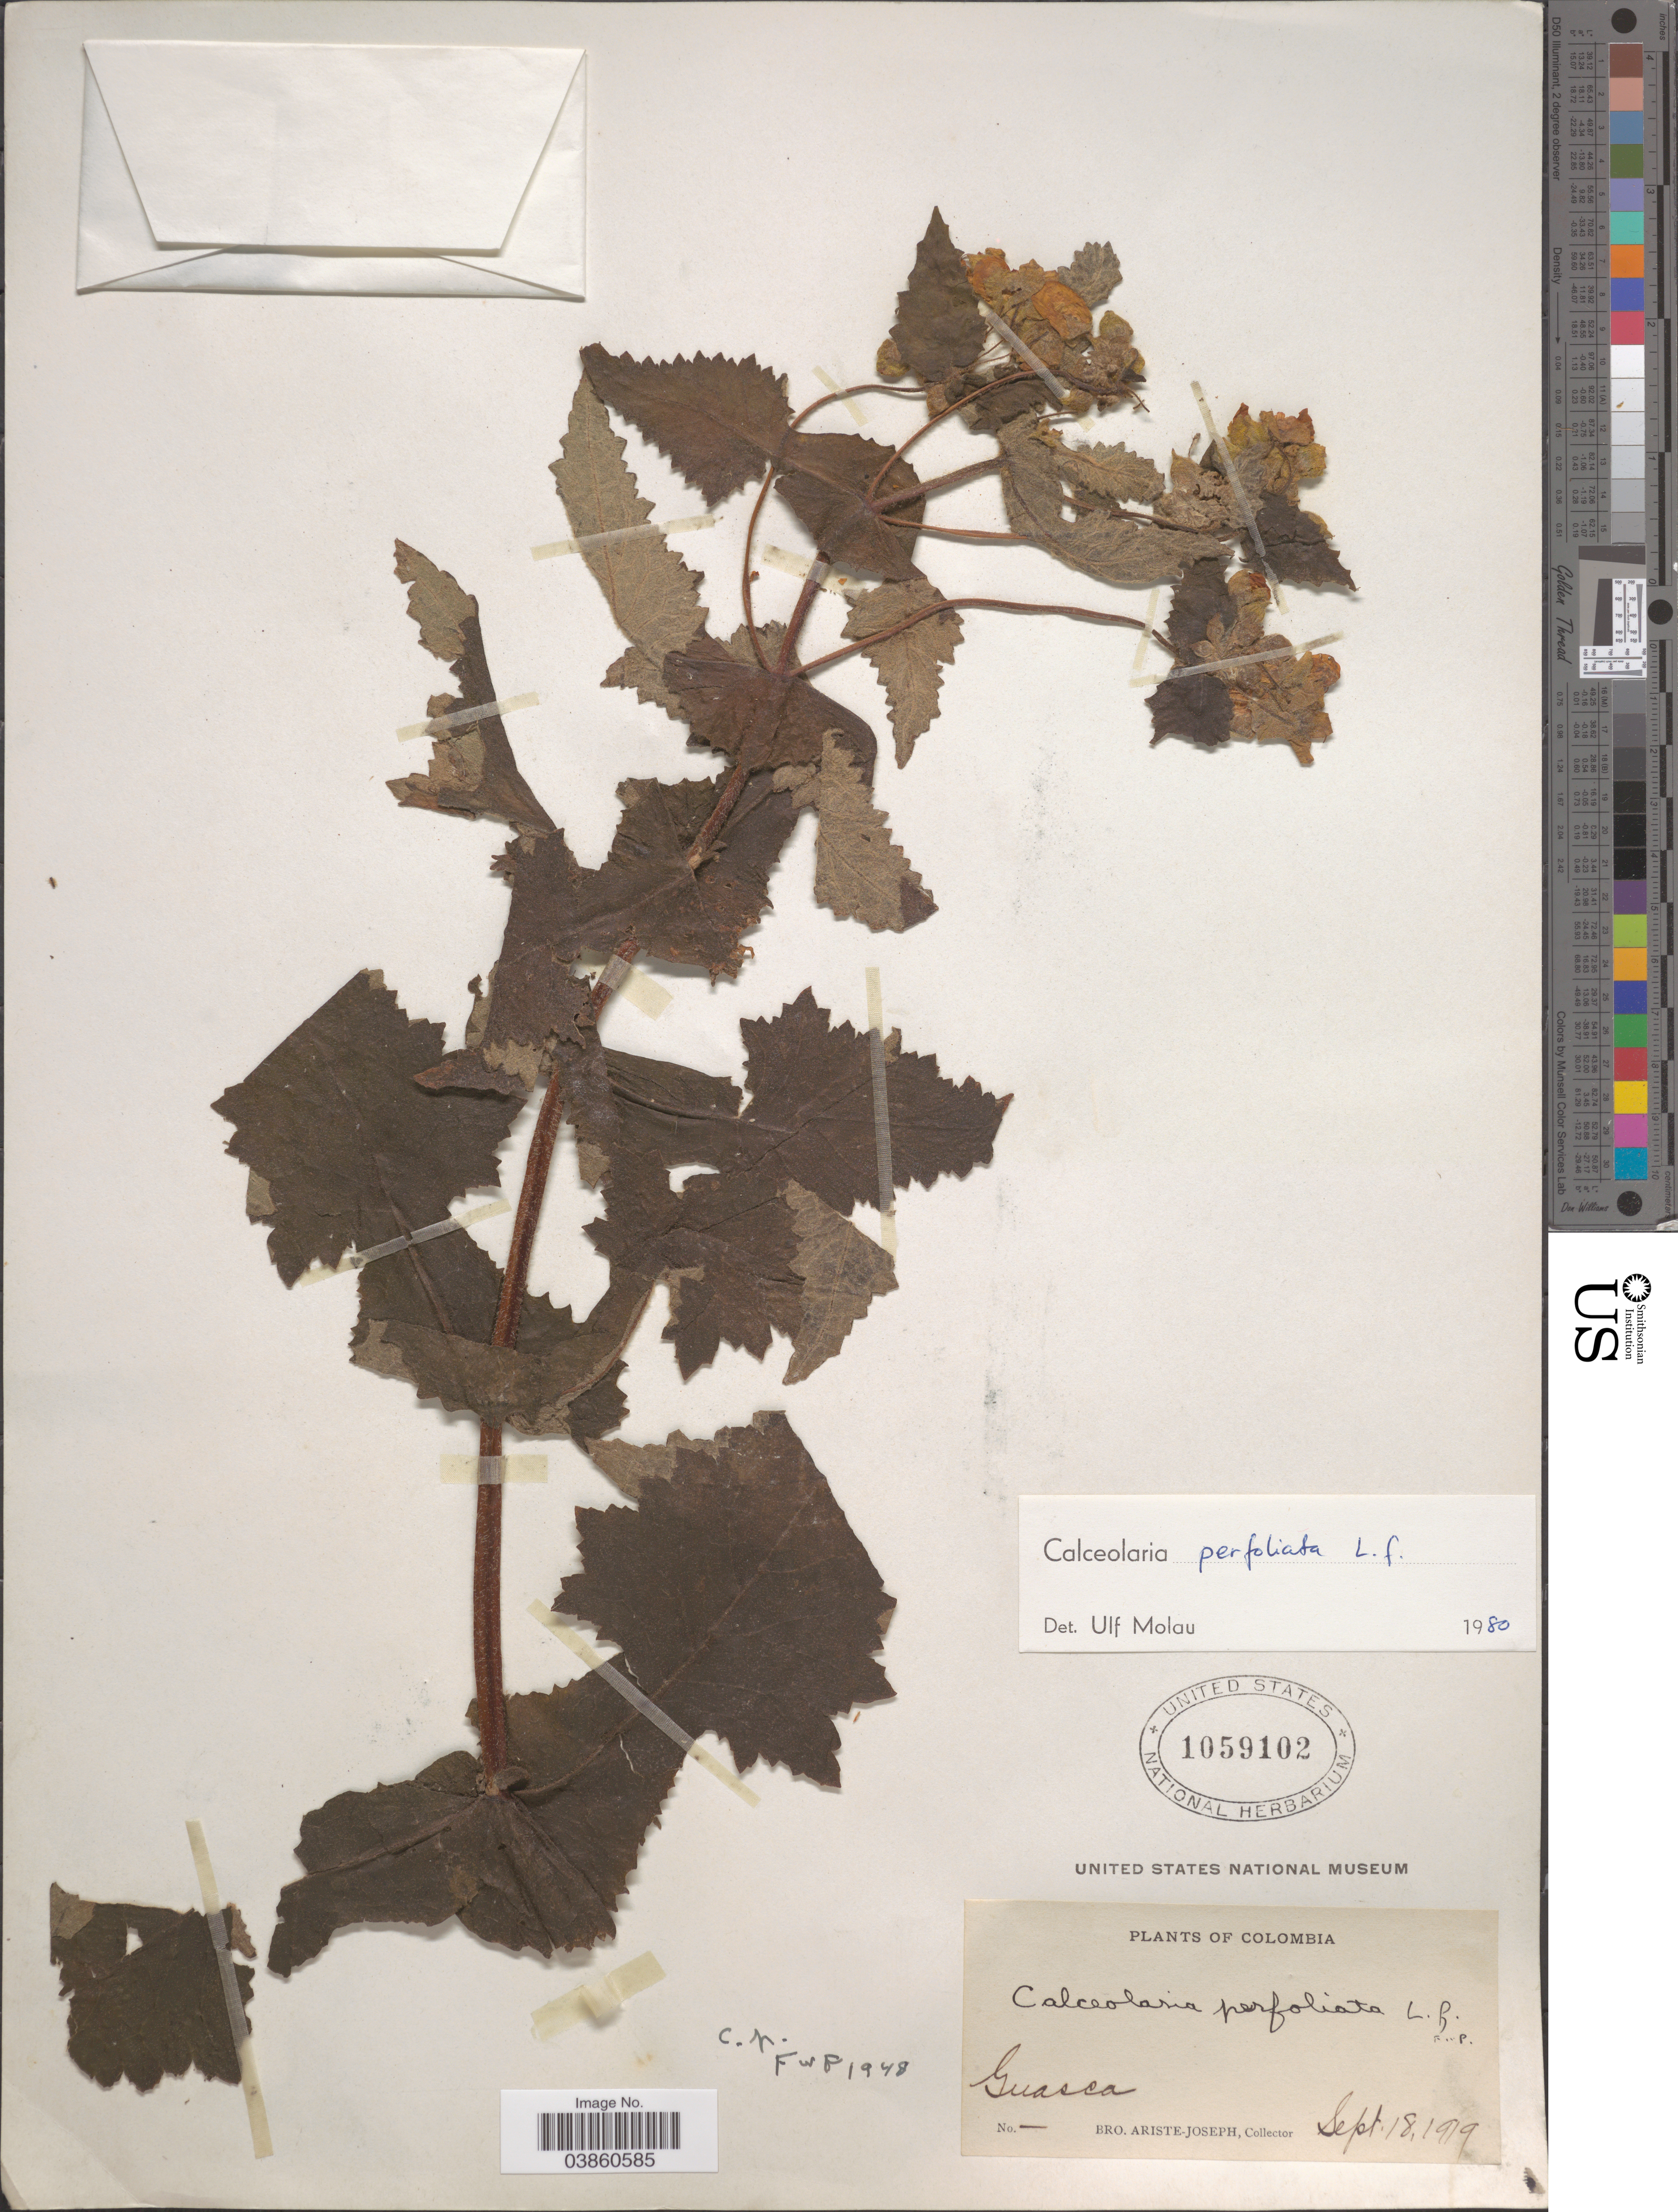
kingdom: Plantae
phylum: Tracheophyta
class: Magnoliopsida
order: Lamiales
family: Calceolariaceae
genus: Calceolaria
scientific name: Calceolaria perfoliata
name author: L. f.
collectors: Bro. Ariste-Joseph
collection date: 1919-09-18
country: Colombia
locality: Guasca.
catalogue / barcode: US 1059102